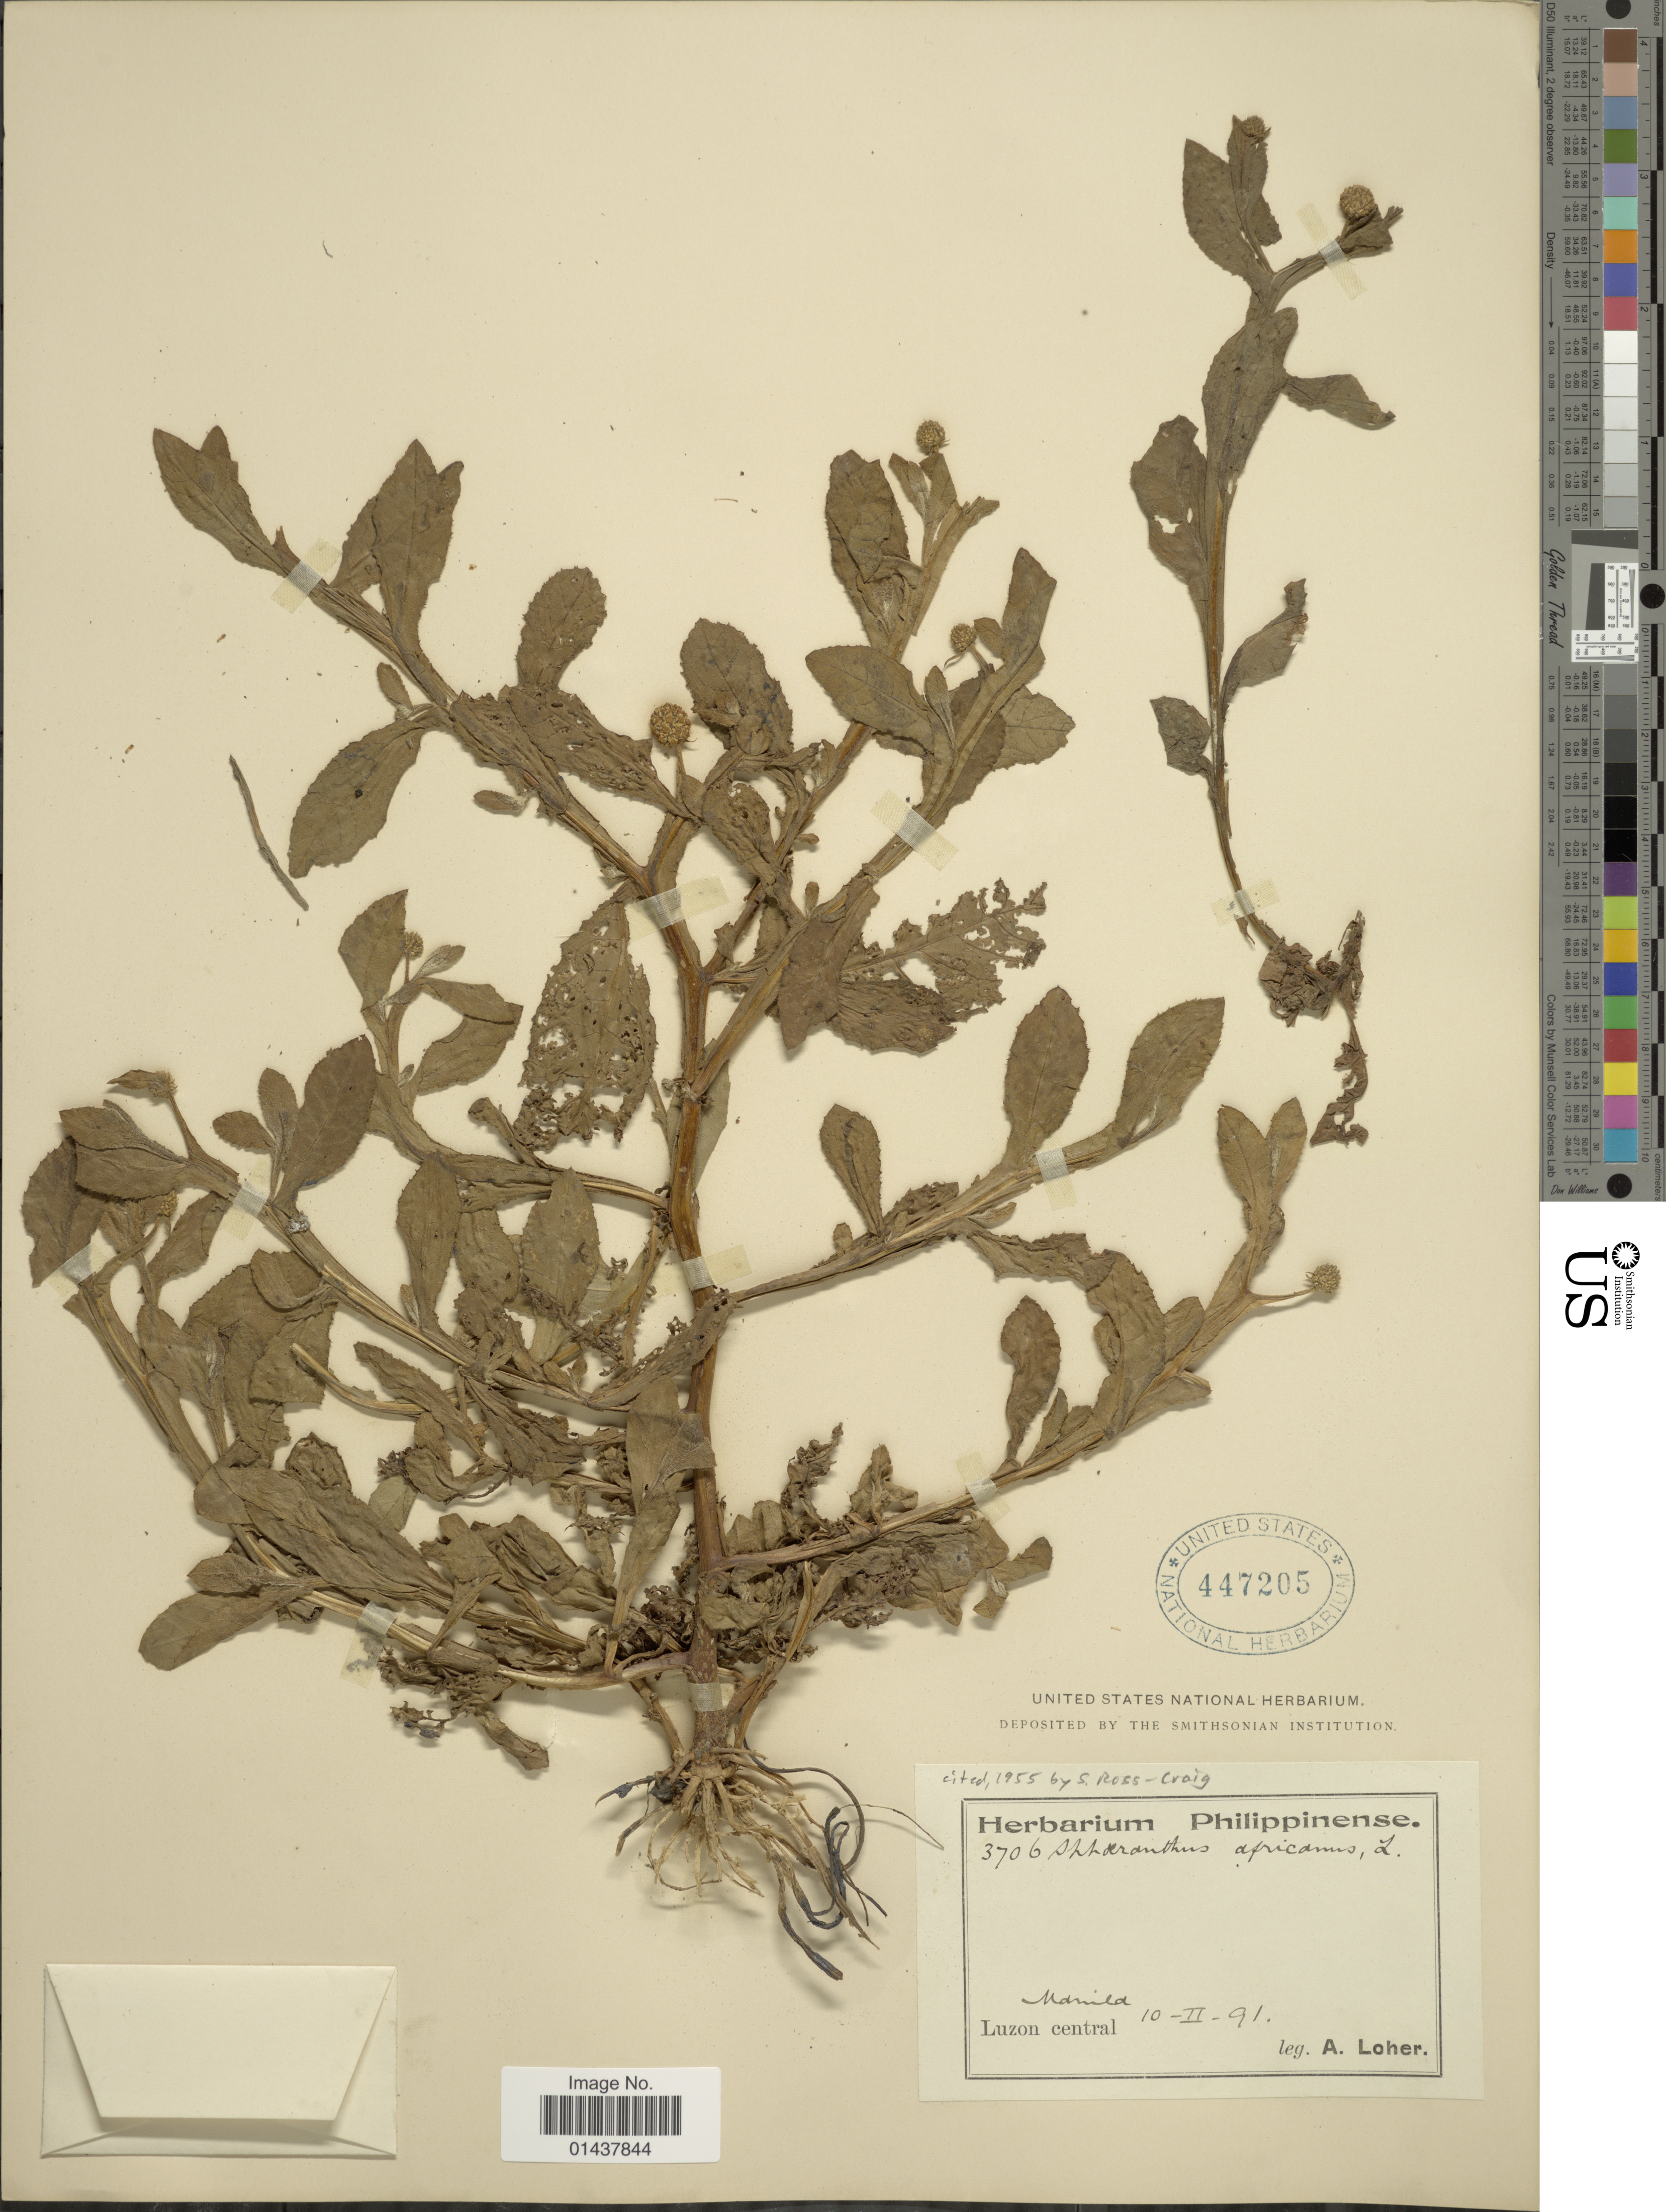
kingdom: Plantae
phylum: Tracheophyta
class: Magnoliopsida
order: Asterales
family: Asteraceae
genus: Sphaeranthus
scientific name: Sphaeranthus africanus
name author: L.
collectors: A. Loher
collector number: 3706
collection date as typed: Transcribed d/m/y: 10/2/91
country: Philippines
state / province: Central Luzon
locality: Manila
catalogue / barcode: US 447205